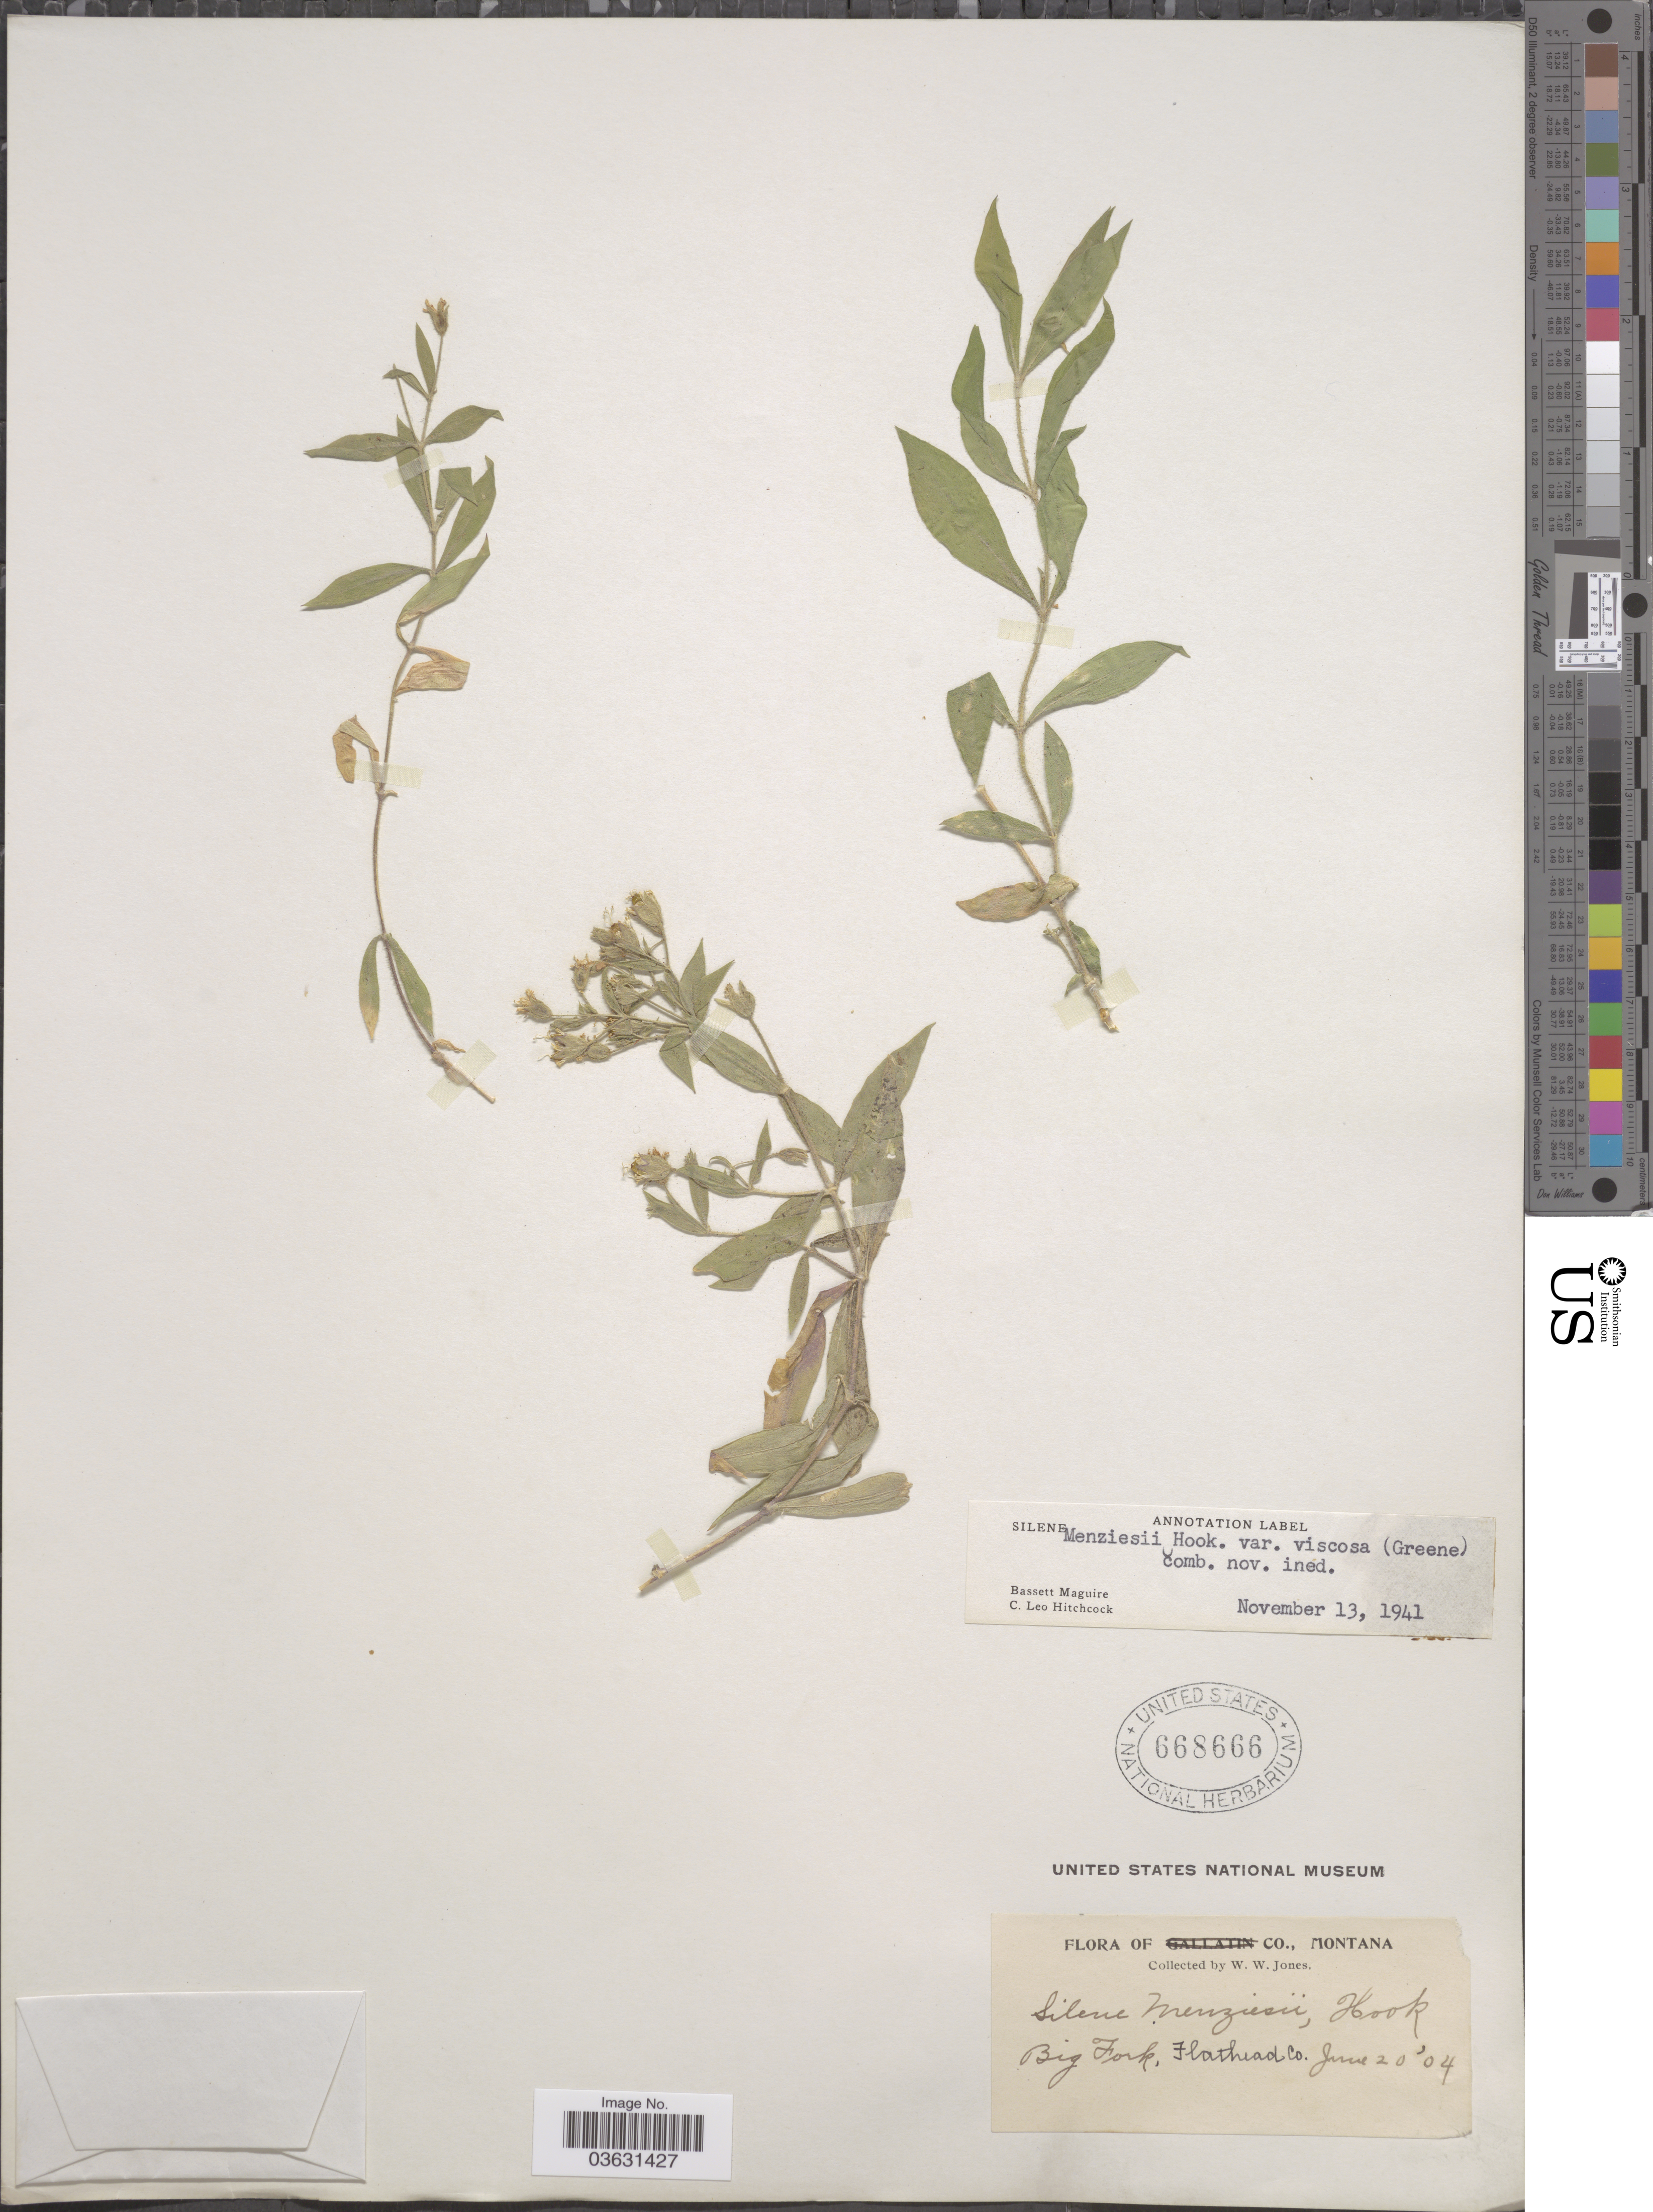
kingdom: Plantae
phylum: Tracheophyta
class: Magnoliopsida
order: Caryophyllales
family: Caryophyllaceae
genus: Silene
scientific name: Silene menziesii var. viscosa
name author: (Greene) C.L. Hitchc. & Maguire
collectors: W. W. Jones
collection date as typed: Transcribed d/m/y: 20/6/4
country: United States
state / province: Montana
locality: Big Fork, Flathead Co.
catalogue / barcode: US 668666